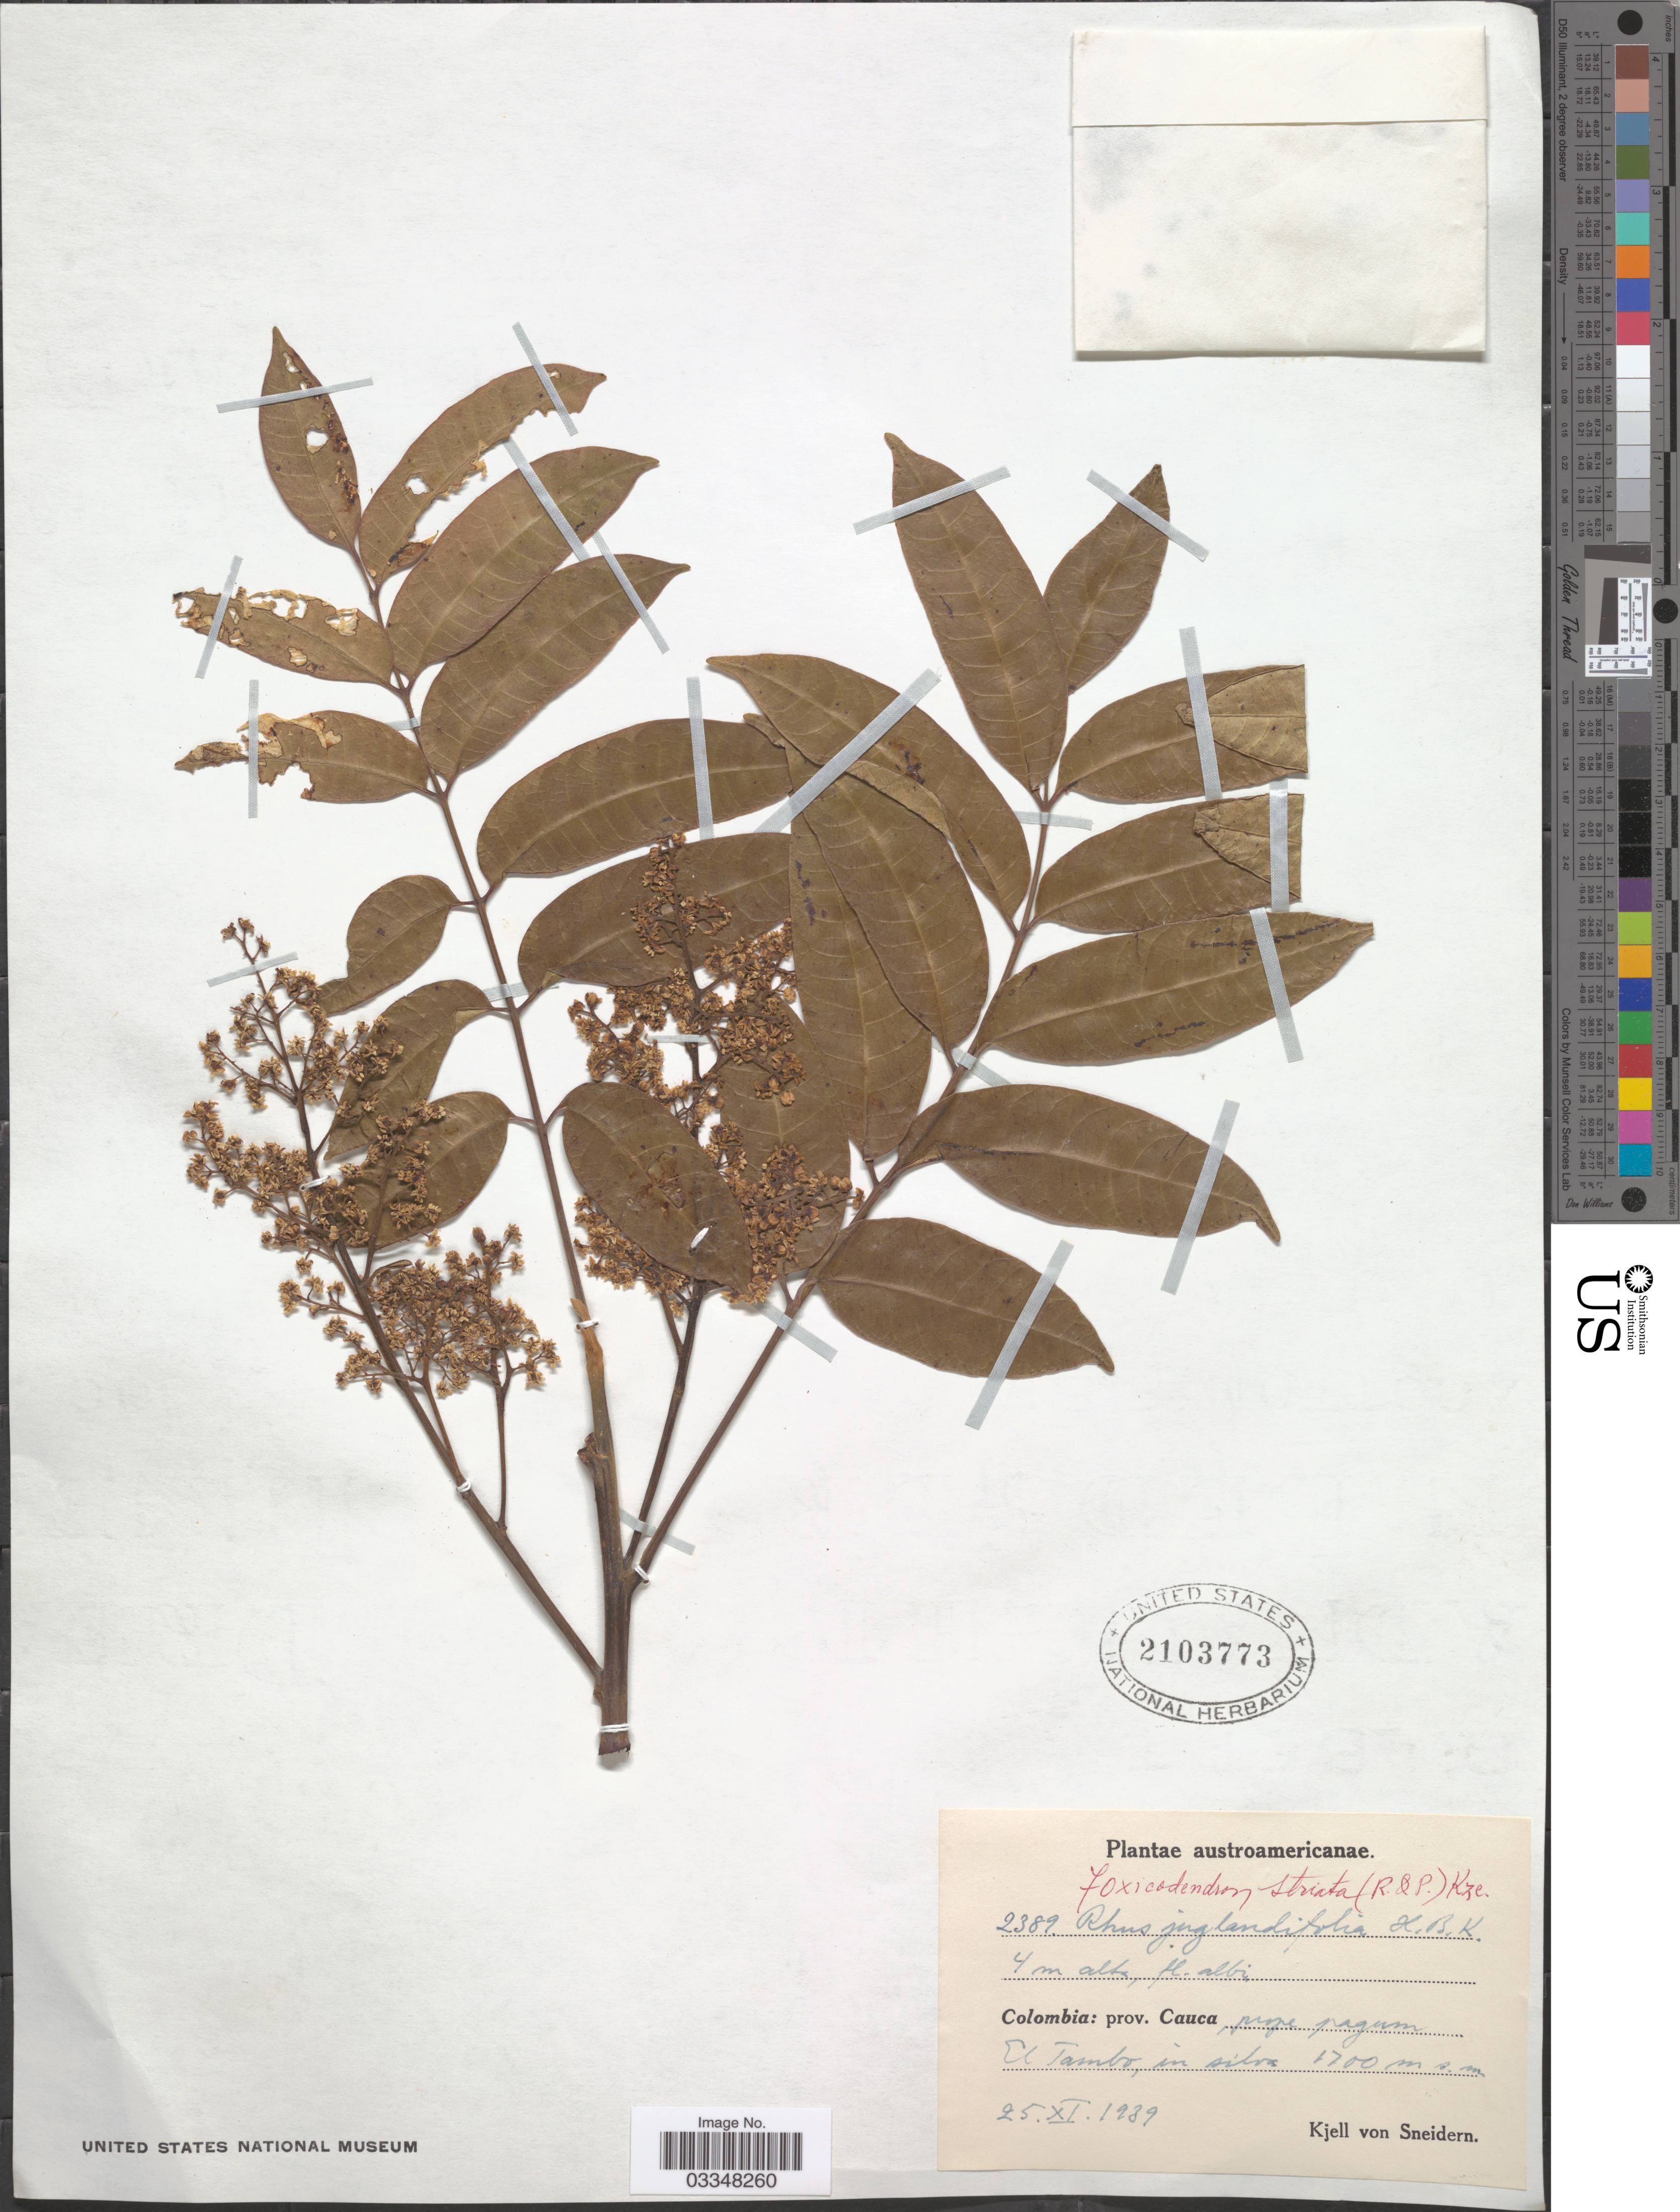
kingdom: Plantae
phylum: Tracheophyta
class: Magnoliopsida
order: Sapindales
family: Anacardiaceae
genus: Toxicodendron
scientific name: Toxicodendron striatum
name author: (Ruiz & Pav.) Kuntze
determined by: Mitchell, John D.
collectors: K. von Sneidern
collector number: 2389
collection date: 1939-11-25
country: Colombia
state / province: Cauca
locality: Austroamericanae. Prope pagum El Tambo, in silva.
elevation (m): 1700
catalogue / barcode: US 2103773